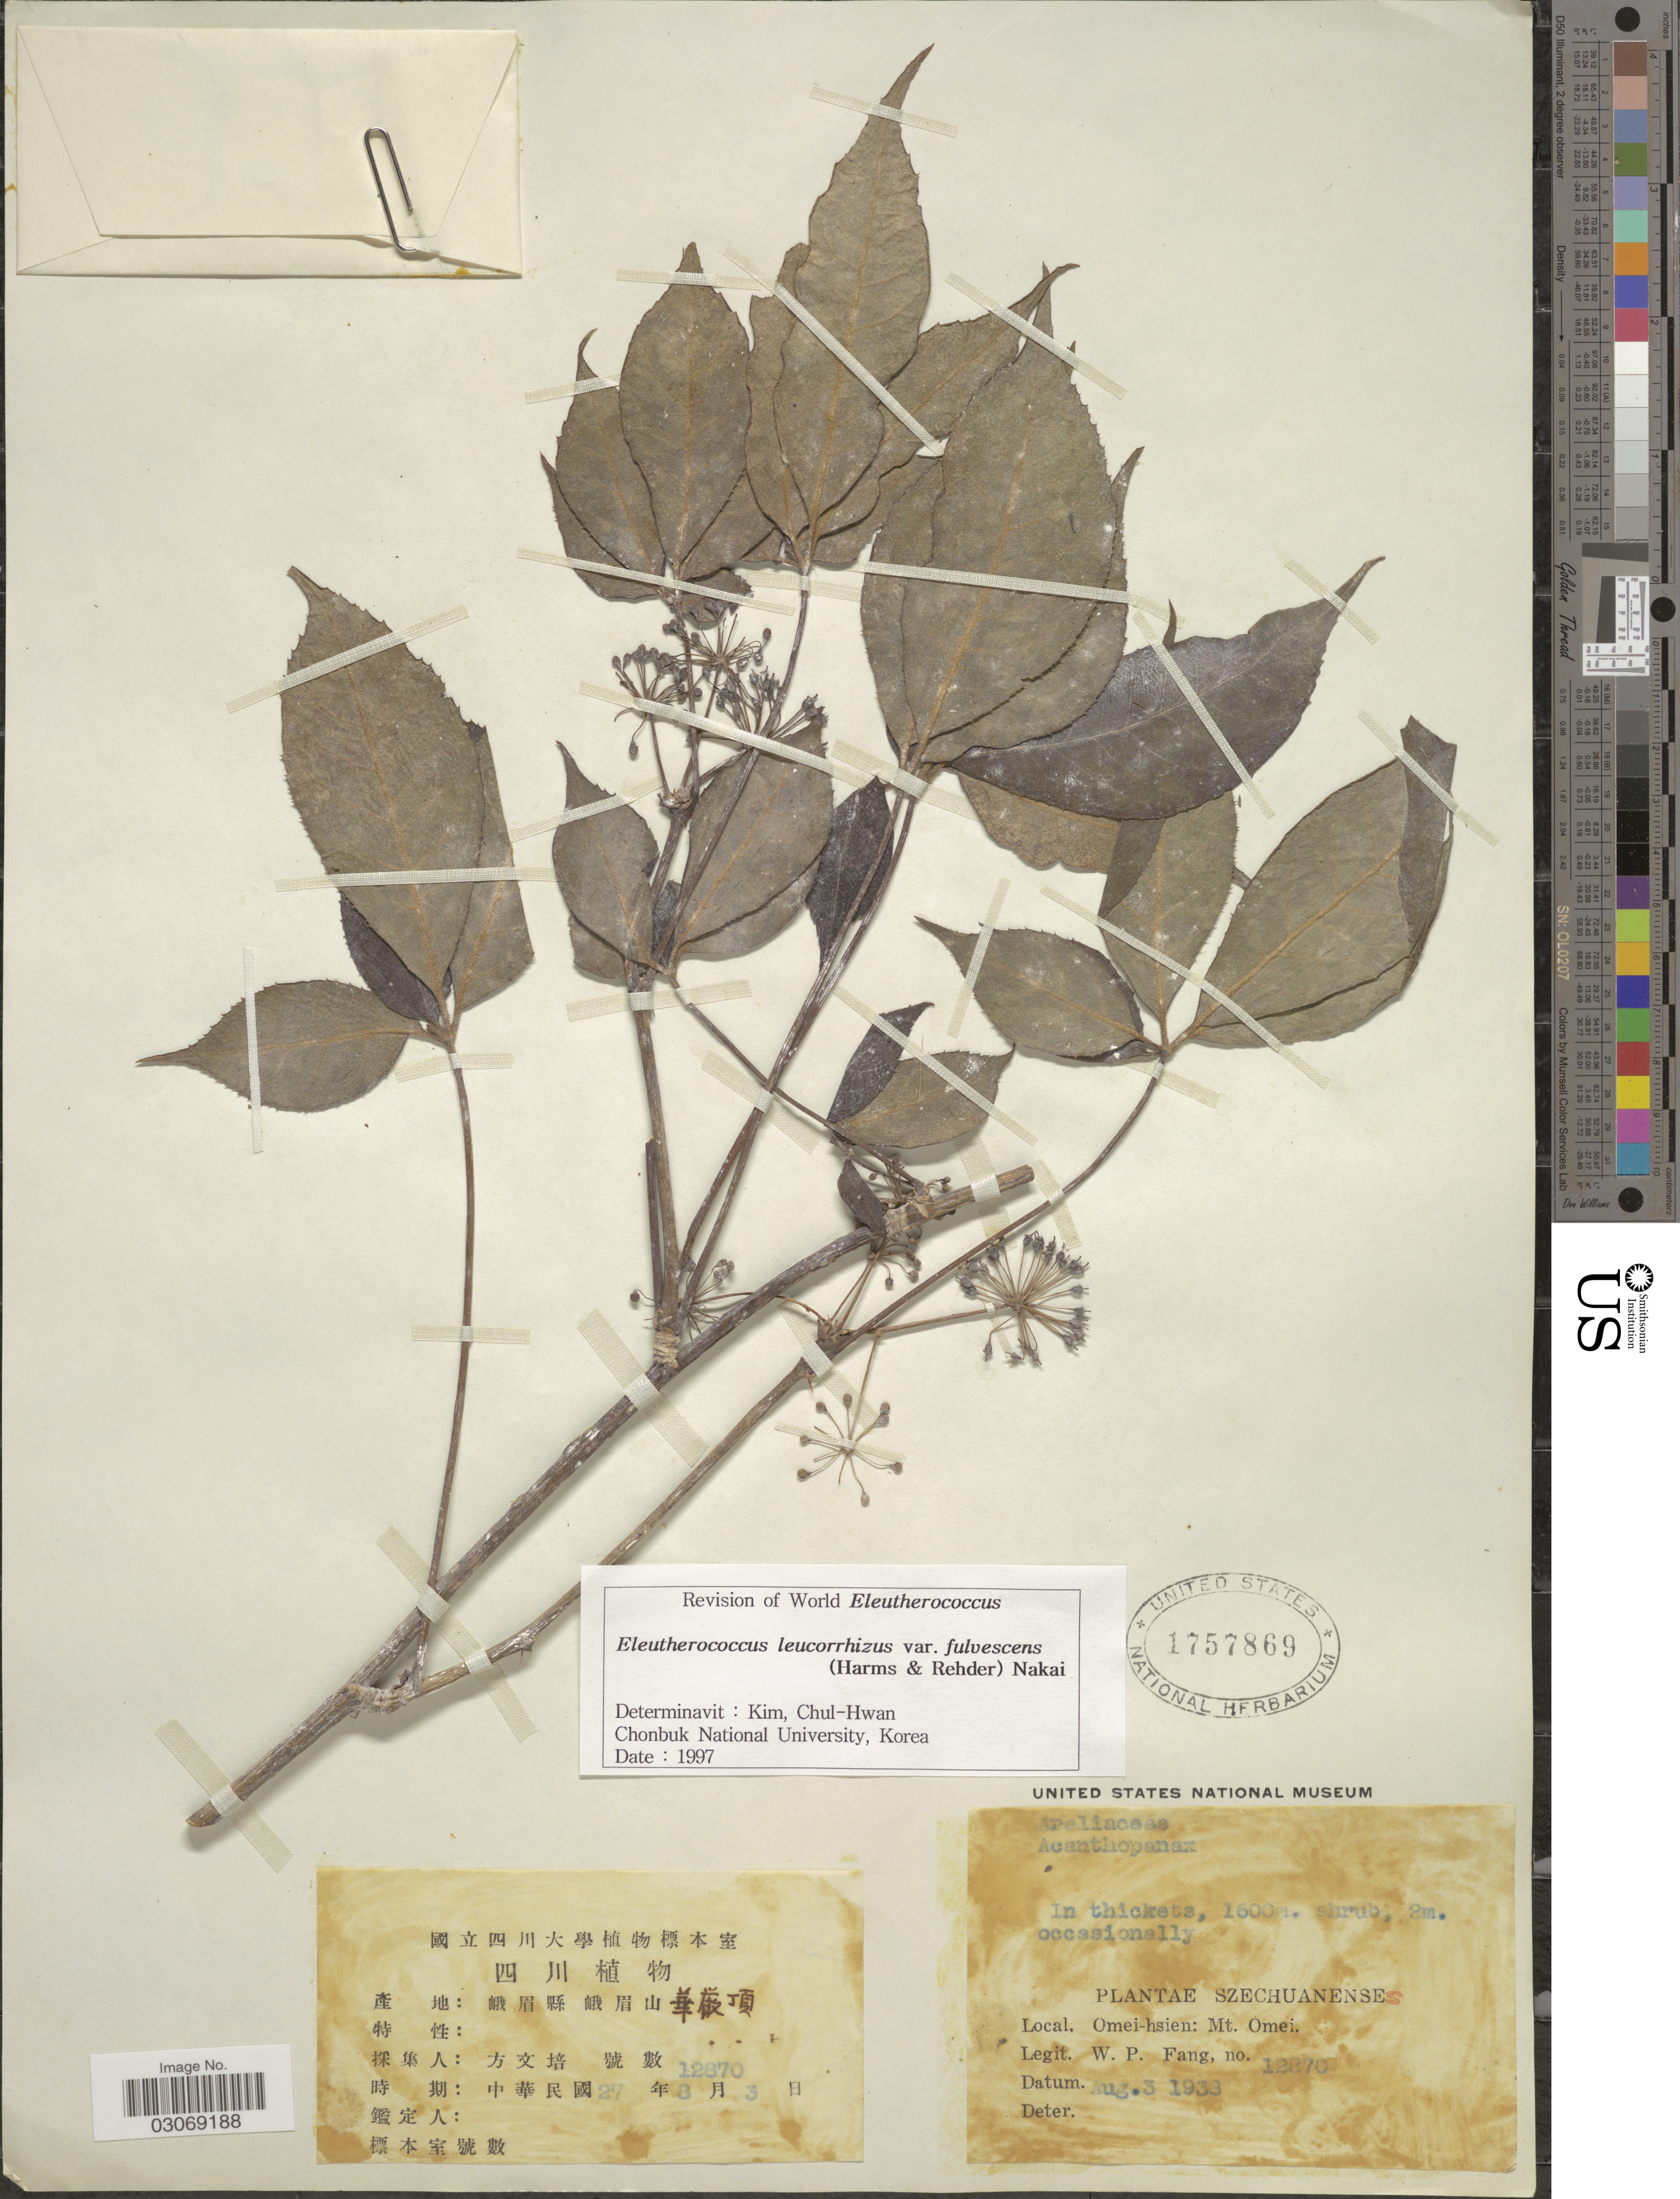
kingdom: Plantae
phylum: Tracheophyta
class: Magnoliopsida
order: Apiales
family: Araliaceae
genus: Eleutherococcus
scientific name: Eleutherococcus leucorrhizus var. fulvescens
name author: (Harms & Rehder) Nakai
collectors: W. P. Fang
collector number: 12870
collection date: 1933-08-03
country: China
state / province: Sichuan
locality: Szechuanenses. Omei-hsien: Mt. Omei.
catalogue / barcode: US 1757869